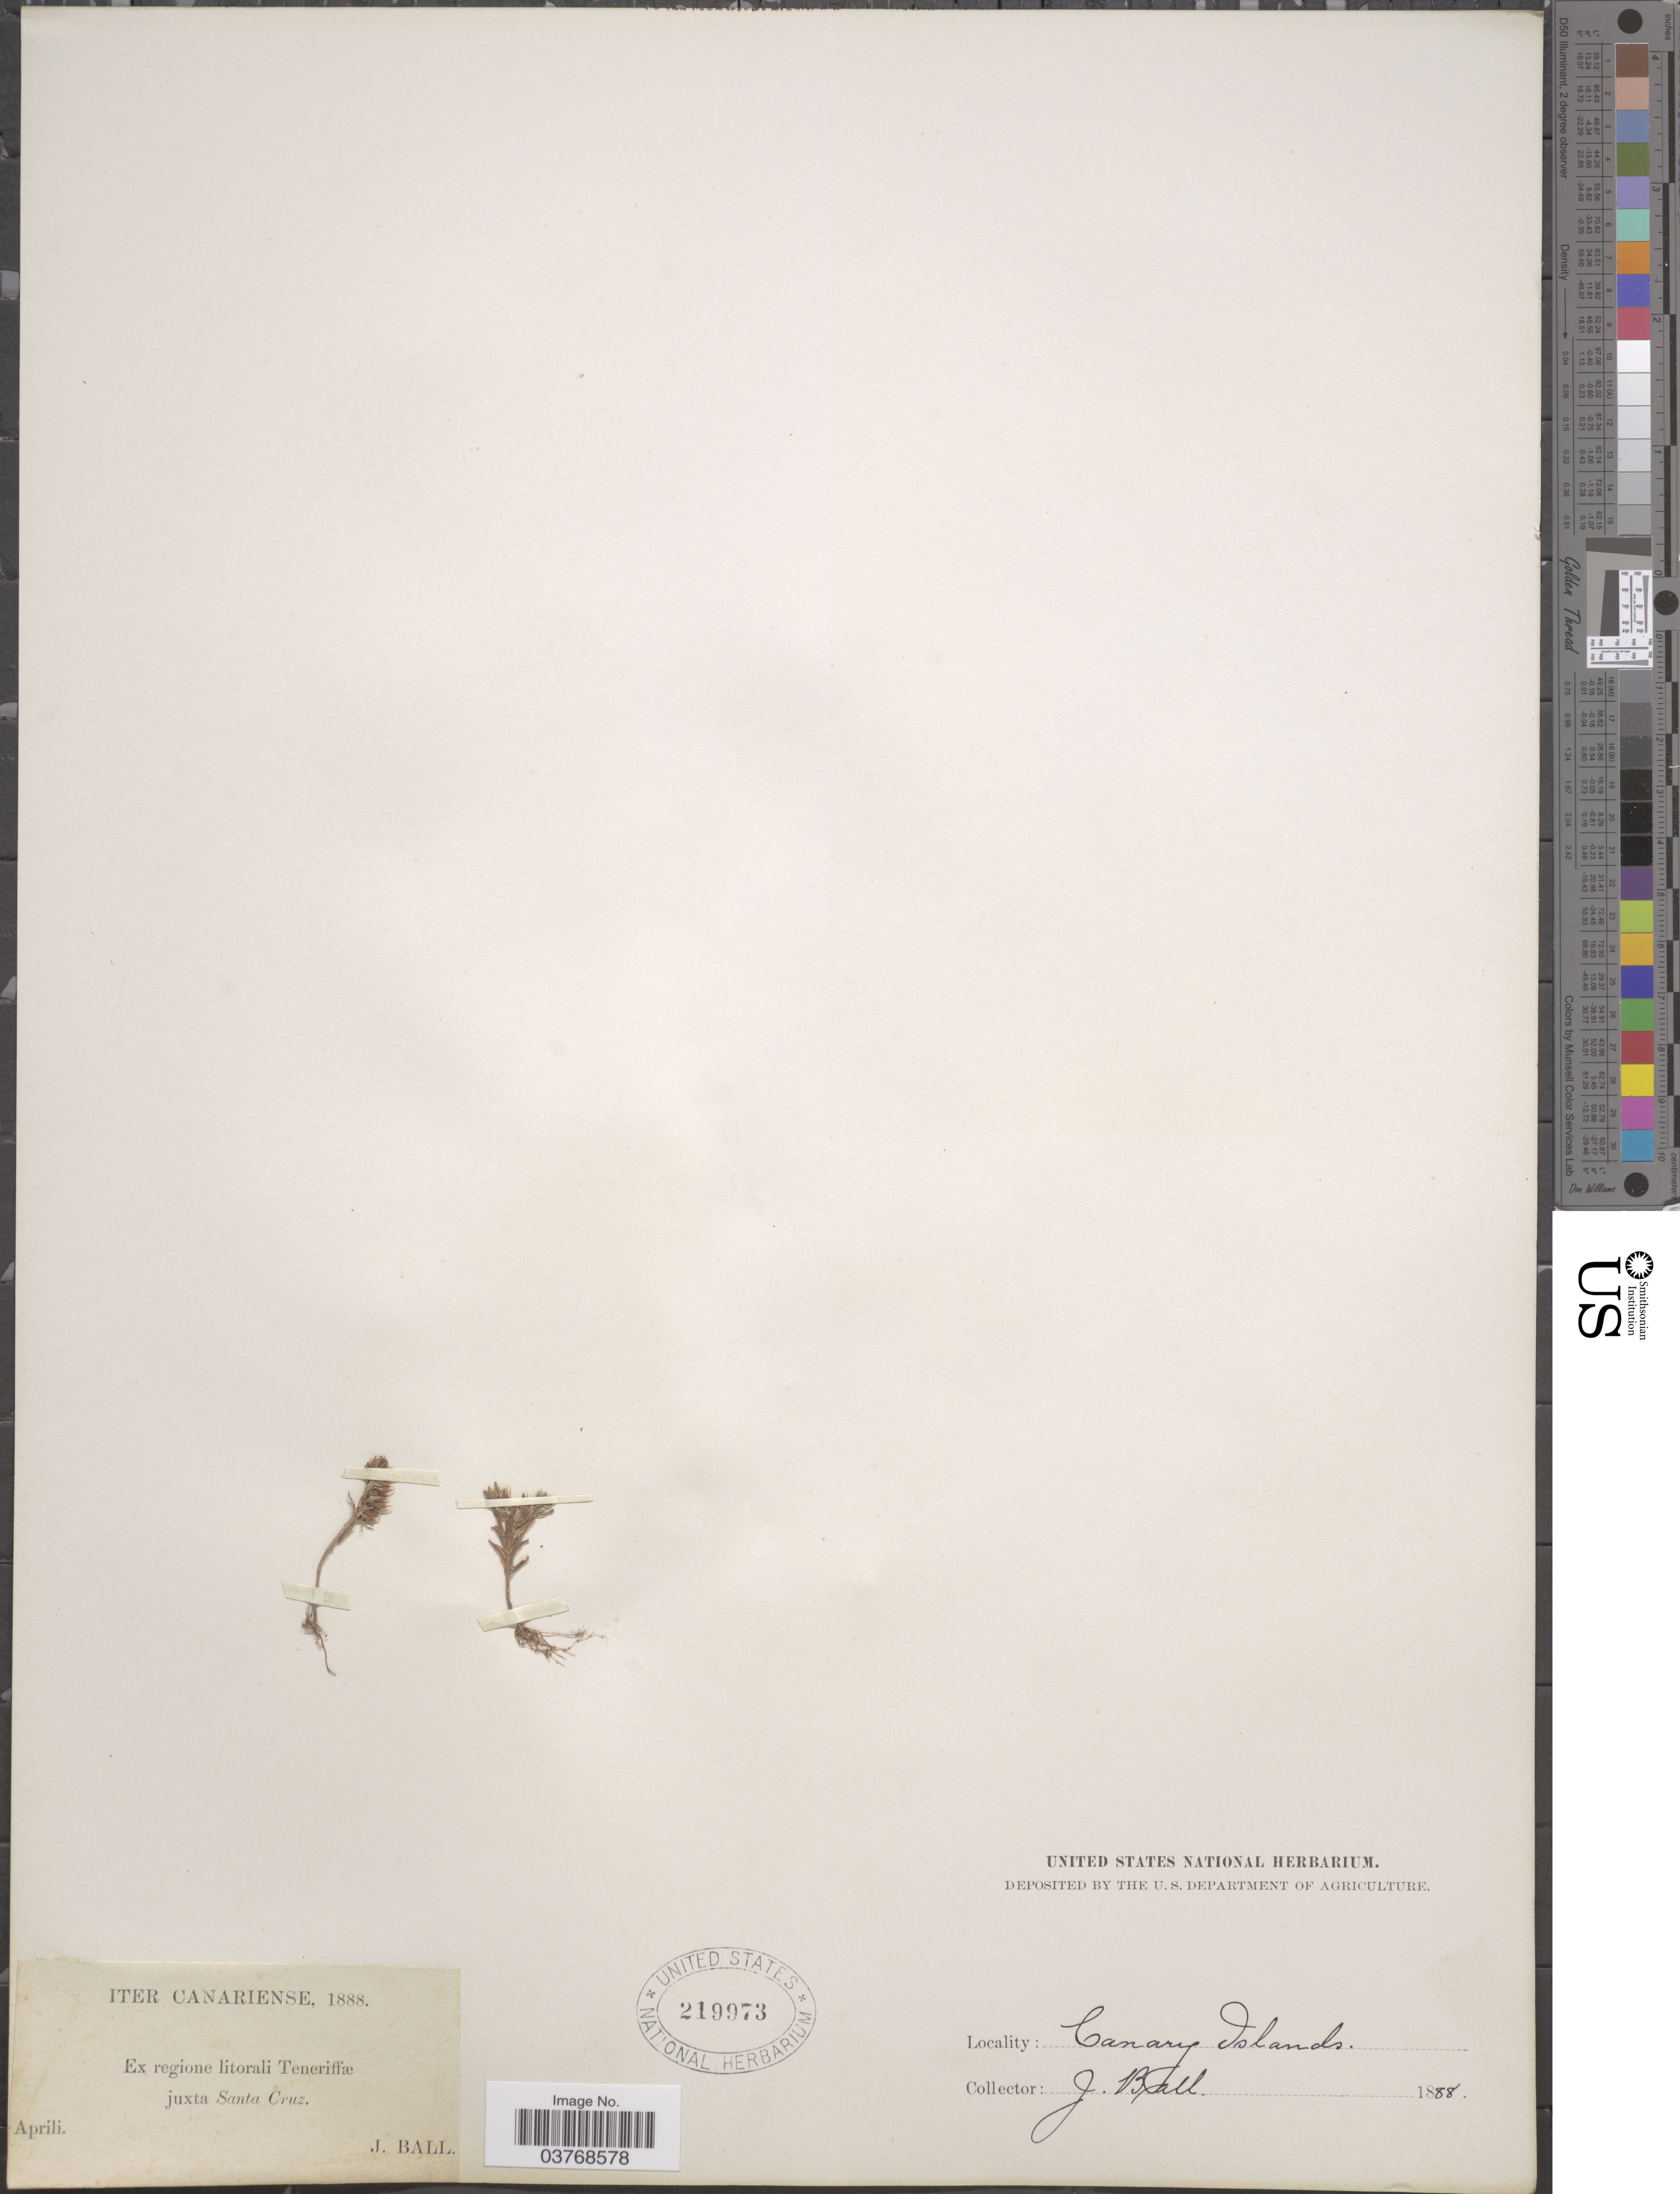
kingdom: Plantae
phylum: Tracheophyta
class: Magnoliopsida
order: Saxifragales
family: Crassulaceae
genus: Sedum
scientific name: Sedum sp.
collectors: J. Ball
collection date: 1888-04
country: Spain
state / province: Canarias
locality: Canary Islands. Ex regione litorali Teneriffæ juxta Santa Cruz.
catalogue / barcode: US 219973